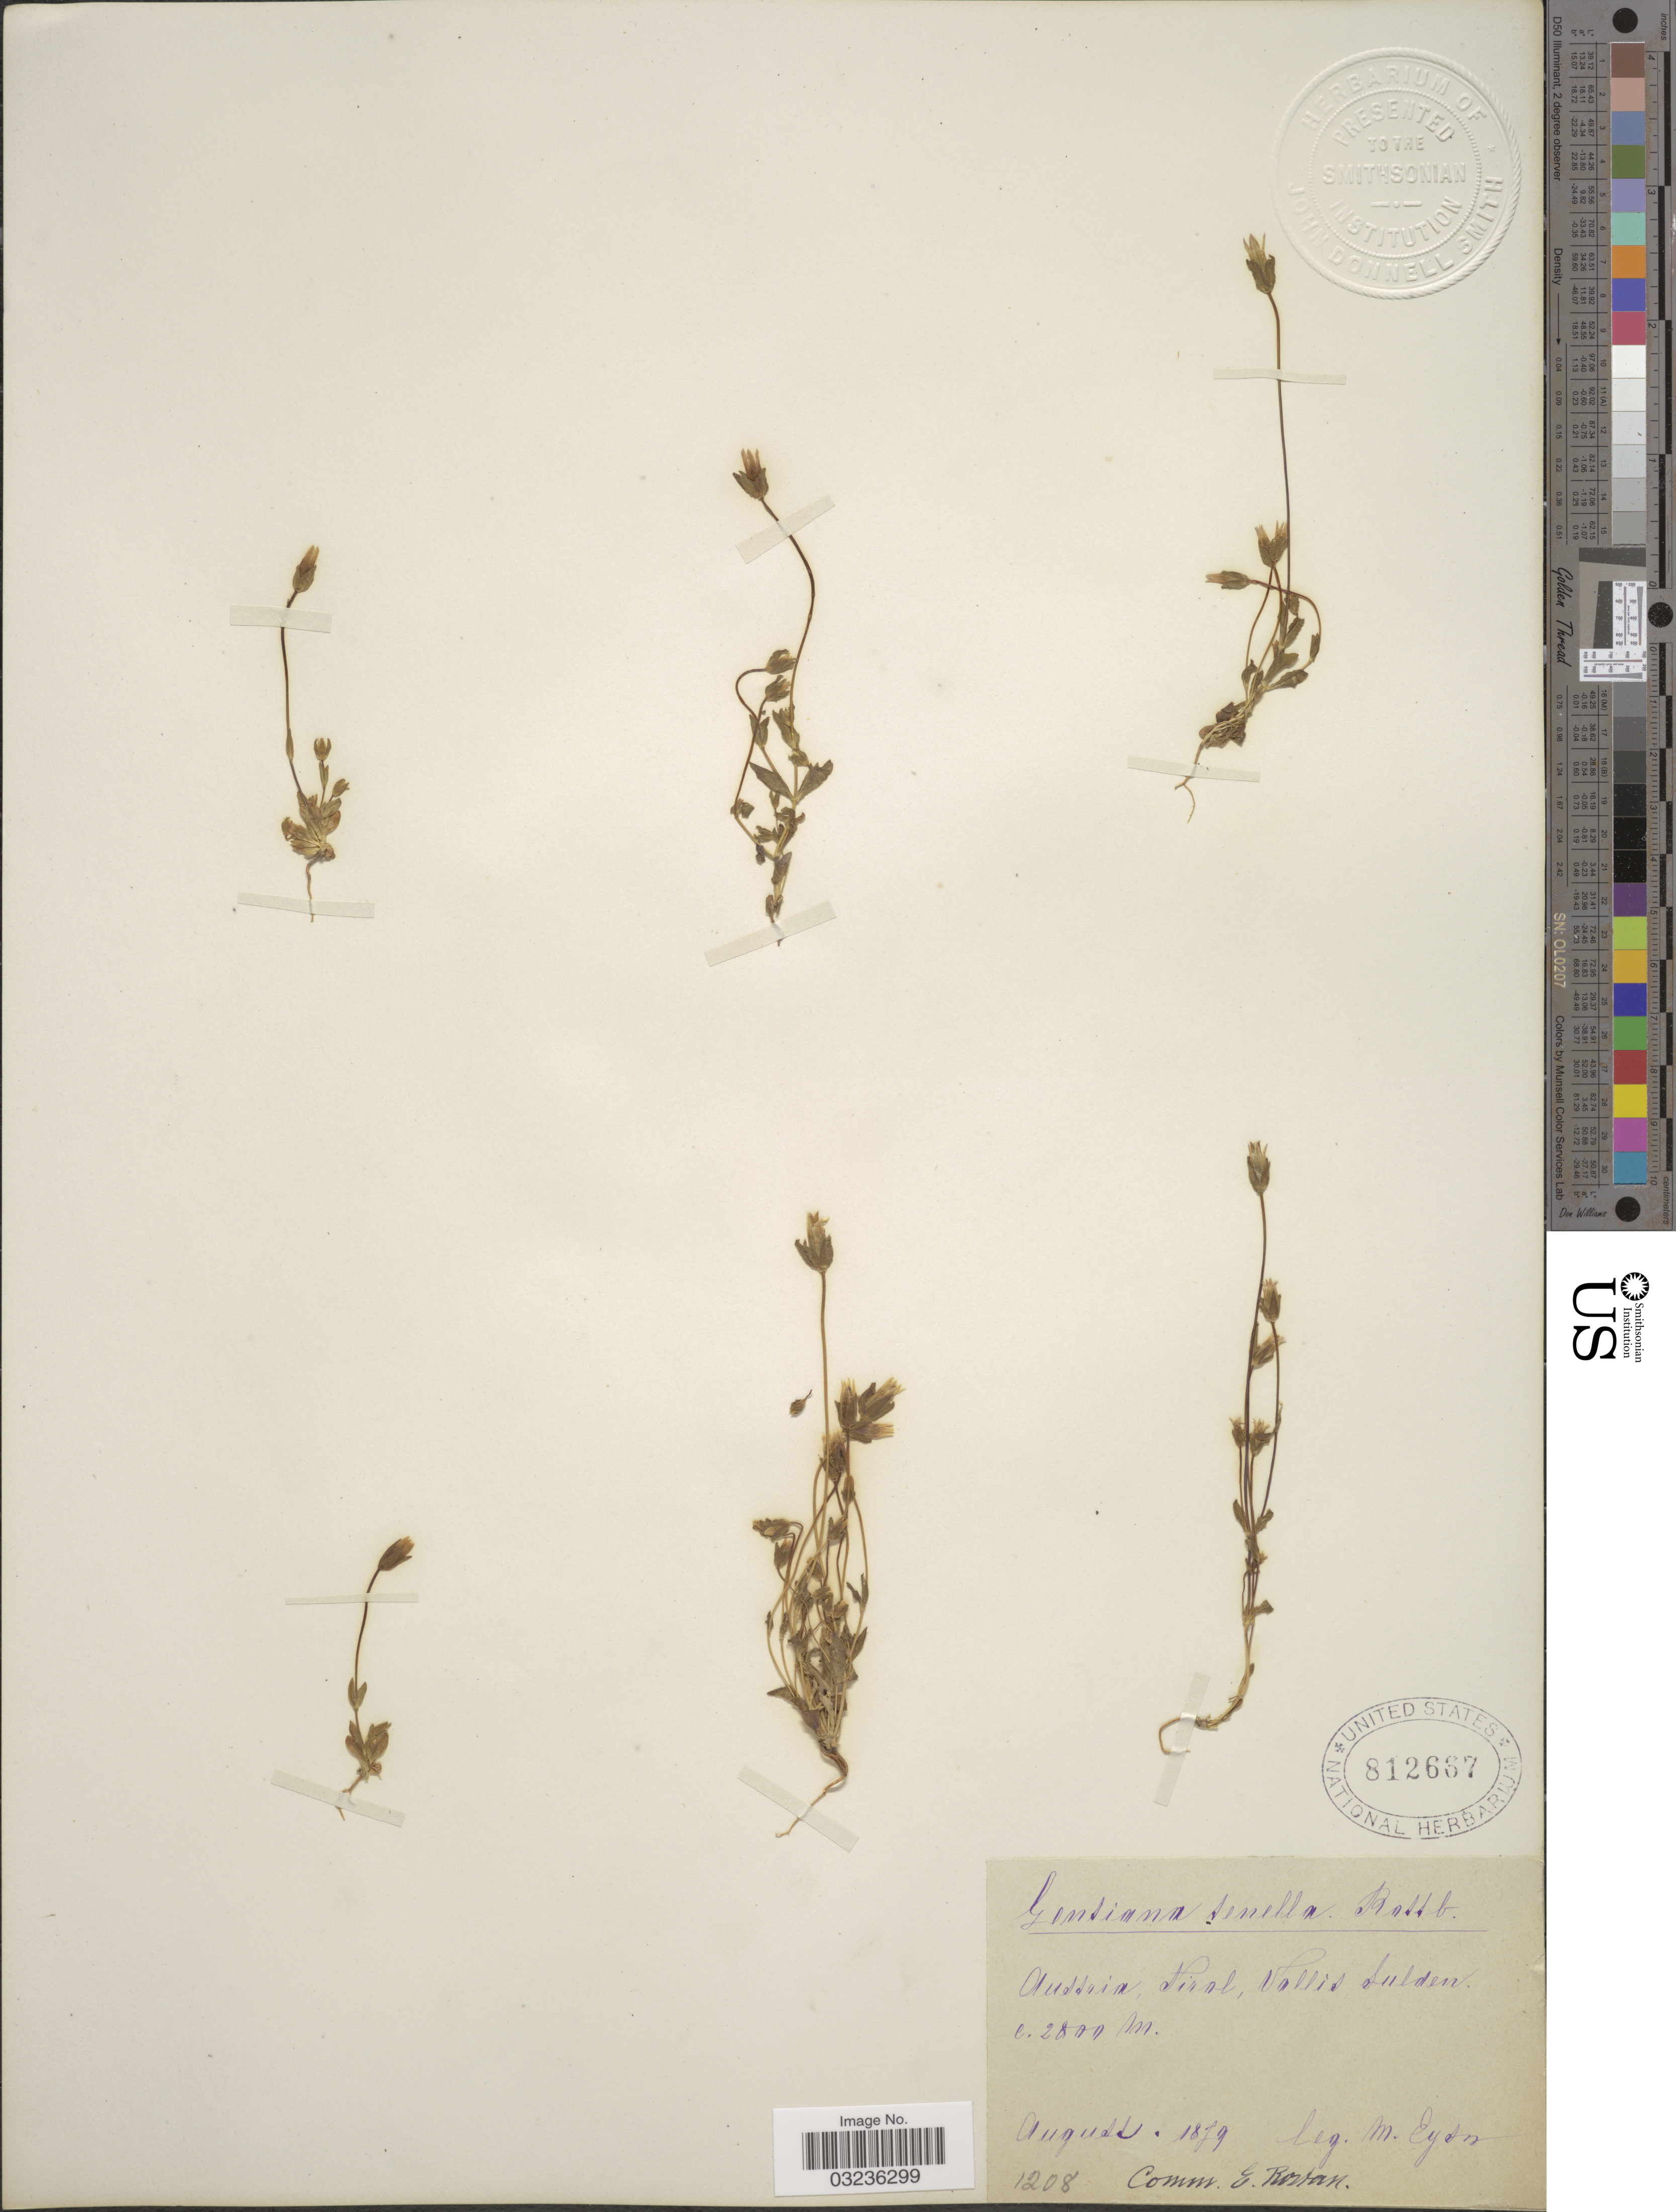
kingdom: Plantae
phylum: Tracheophyta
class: Magnoliopsida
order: Gentianales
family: Gentianaceae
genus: Gentiana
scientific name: Gentiana tenella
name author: Rottb.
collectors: -. Eysn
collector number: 1208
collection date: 1879-08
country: Austria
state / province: Tirol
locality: Vallis Sulden.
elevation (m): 2800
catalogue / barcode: US 812667